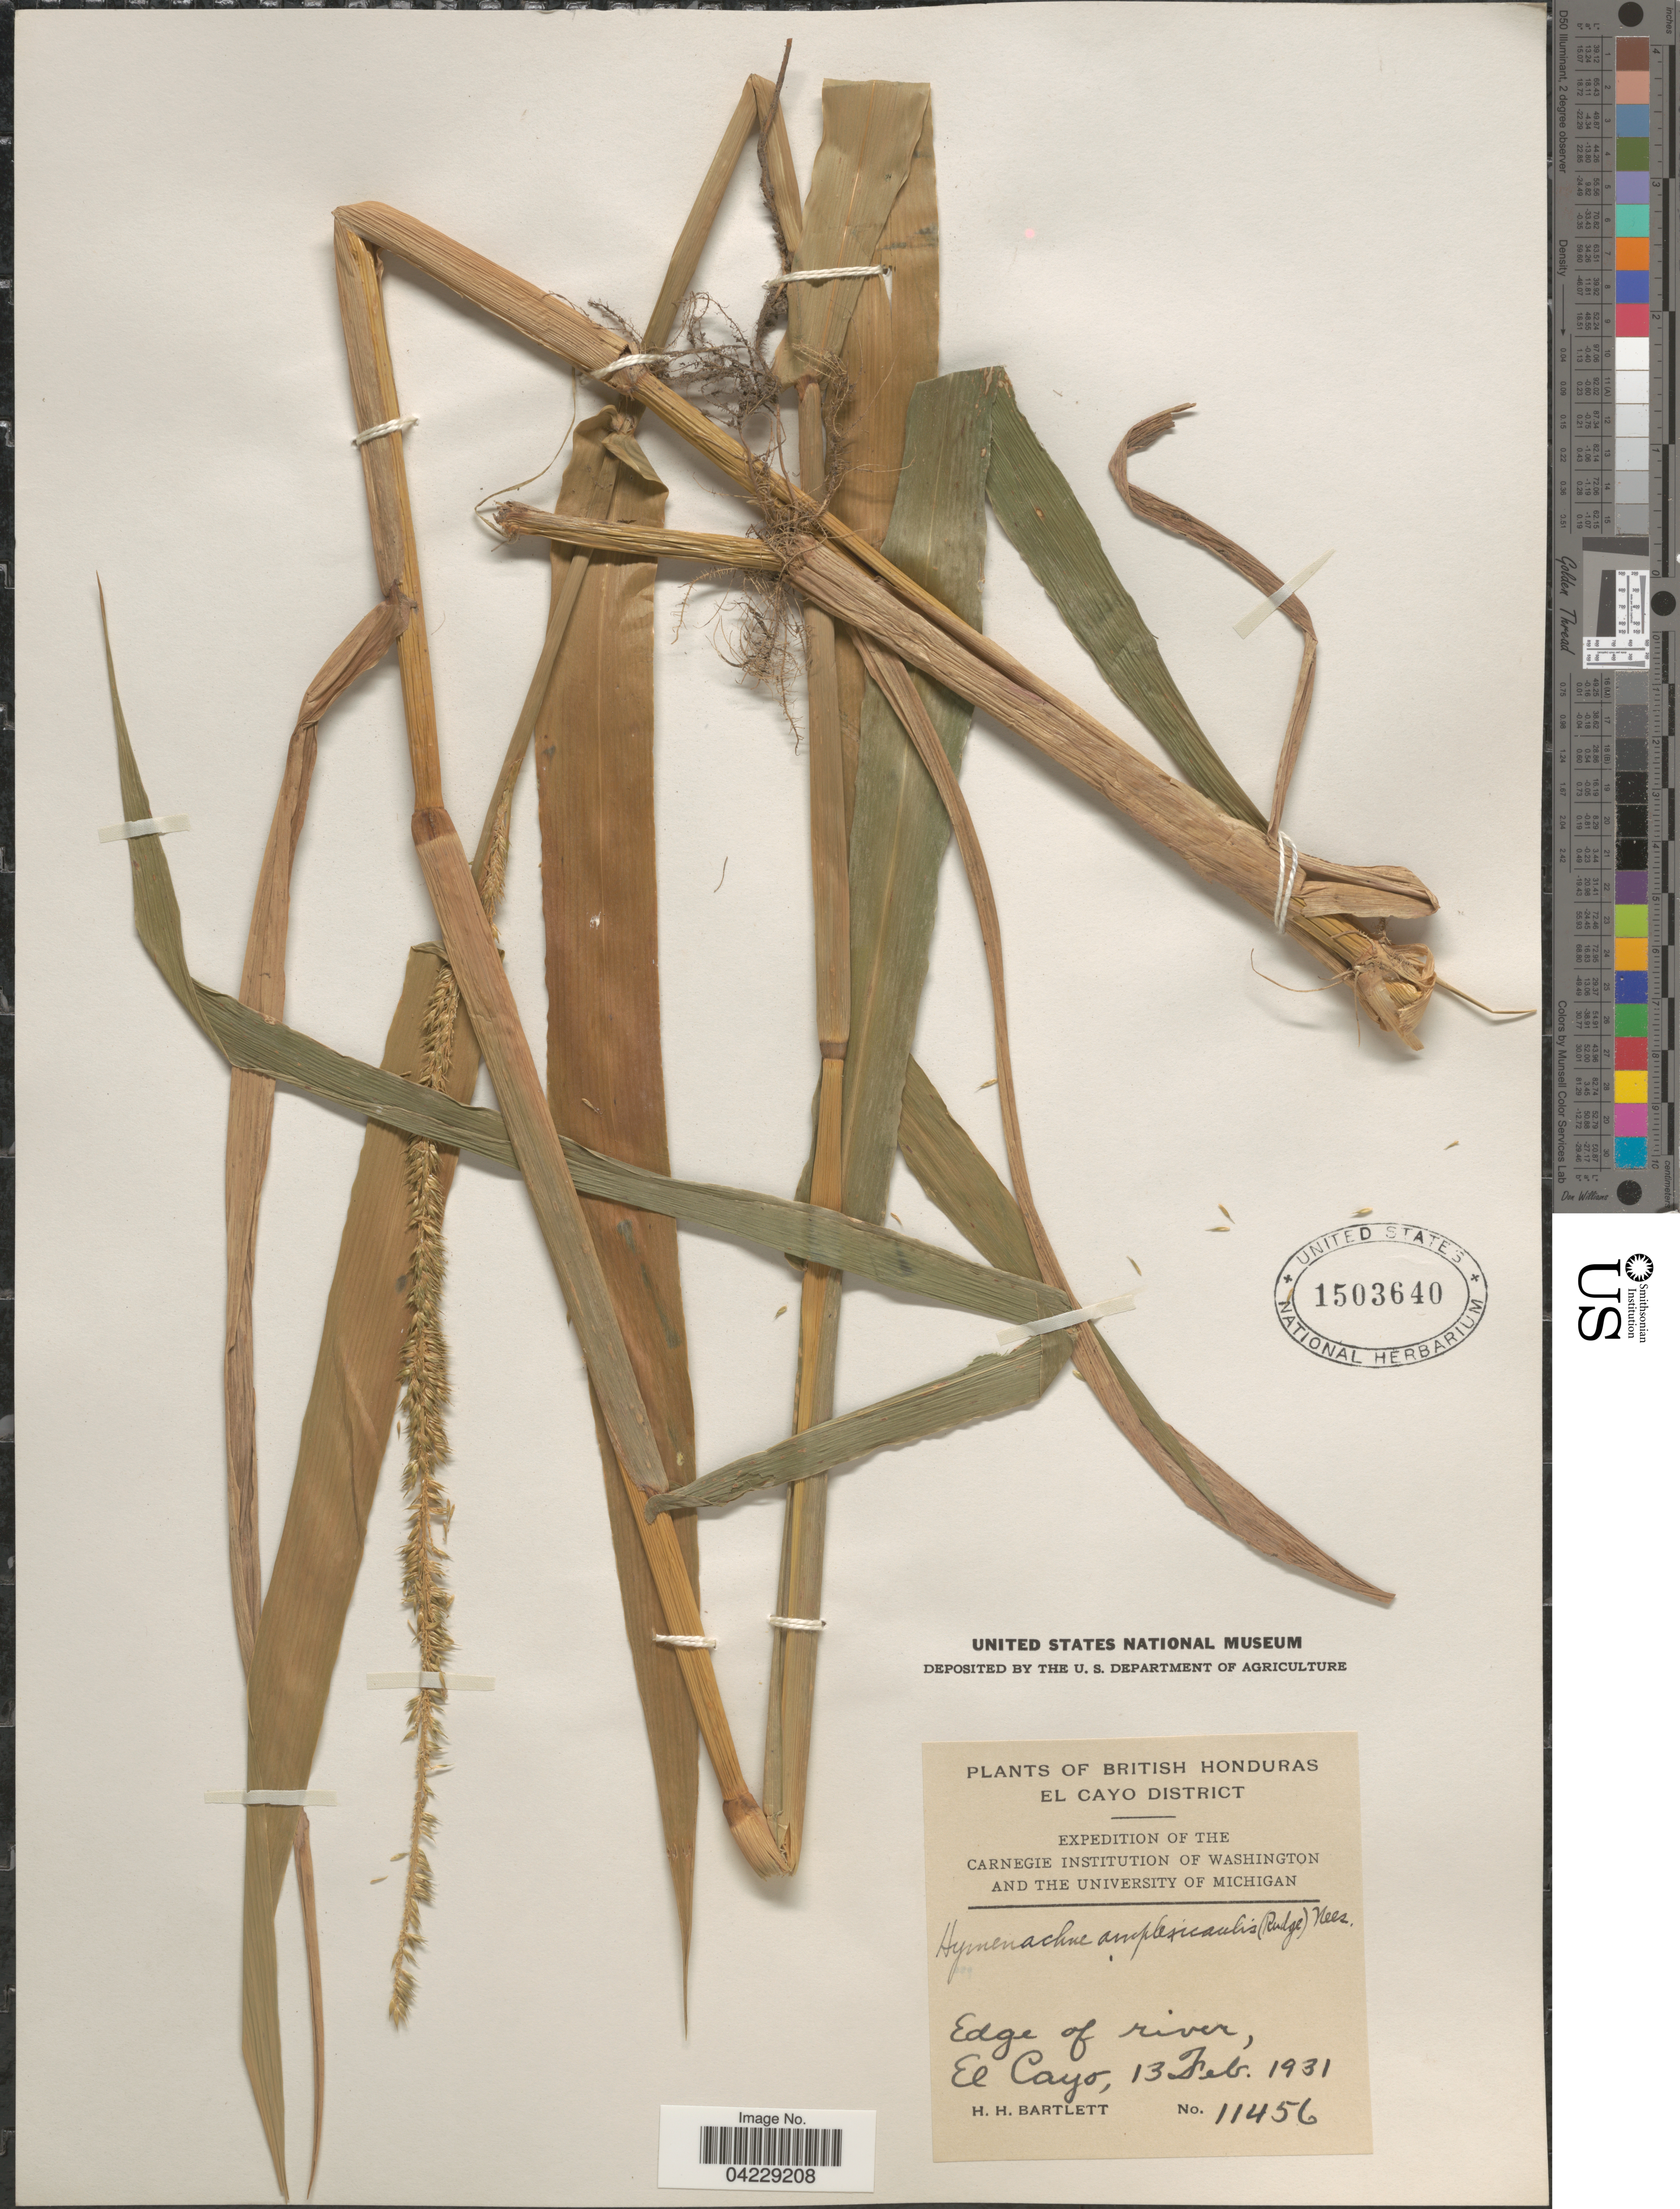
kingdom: Plantae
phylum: Tracheophyta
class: Liliopsida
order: Poales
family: Poaceae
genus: Hymenachne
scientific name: Hymenachne amplexicaulis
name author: (Rudge) Nees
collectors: H. H. Bartlett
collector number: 11456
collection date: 1931-02-13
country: Belize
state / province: Cayo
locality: British Honduras. El Cayo District. Expedition of the Carnegie Institution of Washington and the University of Michigan. Edge of river, El Cayo.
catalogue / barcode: US 1503640